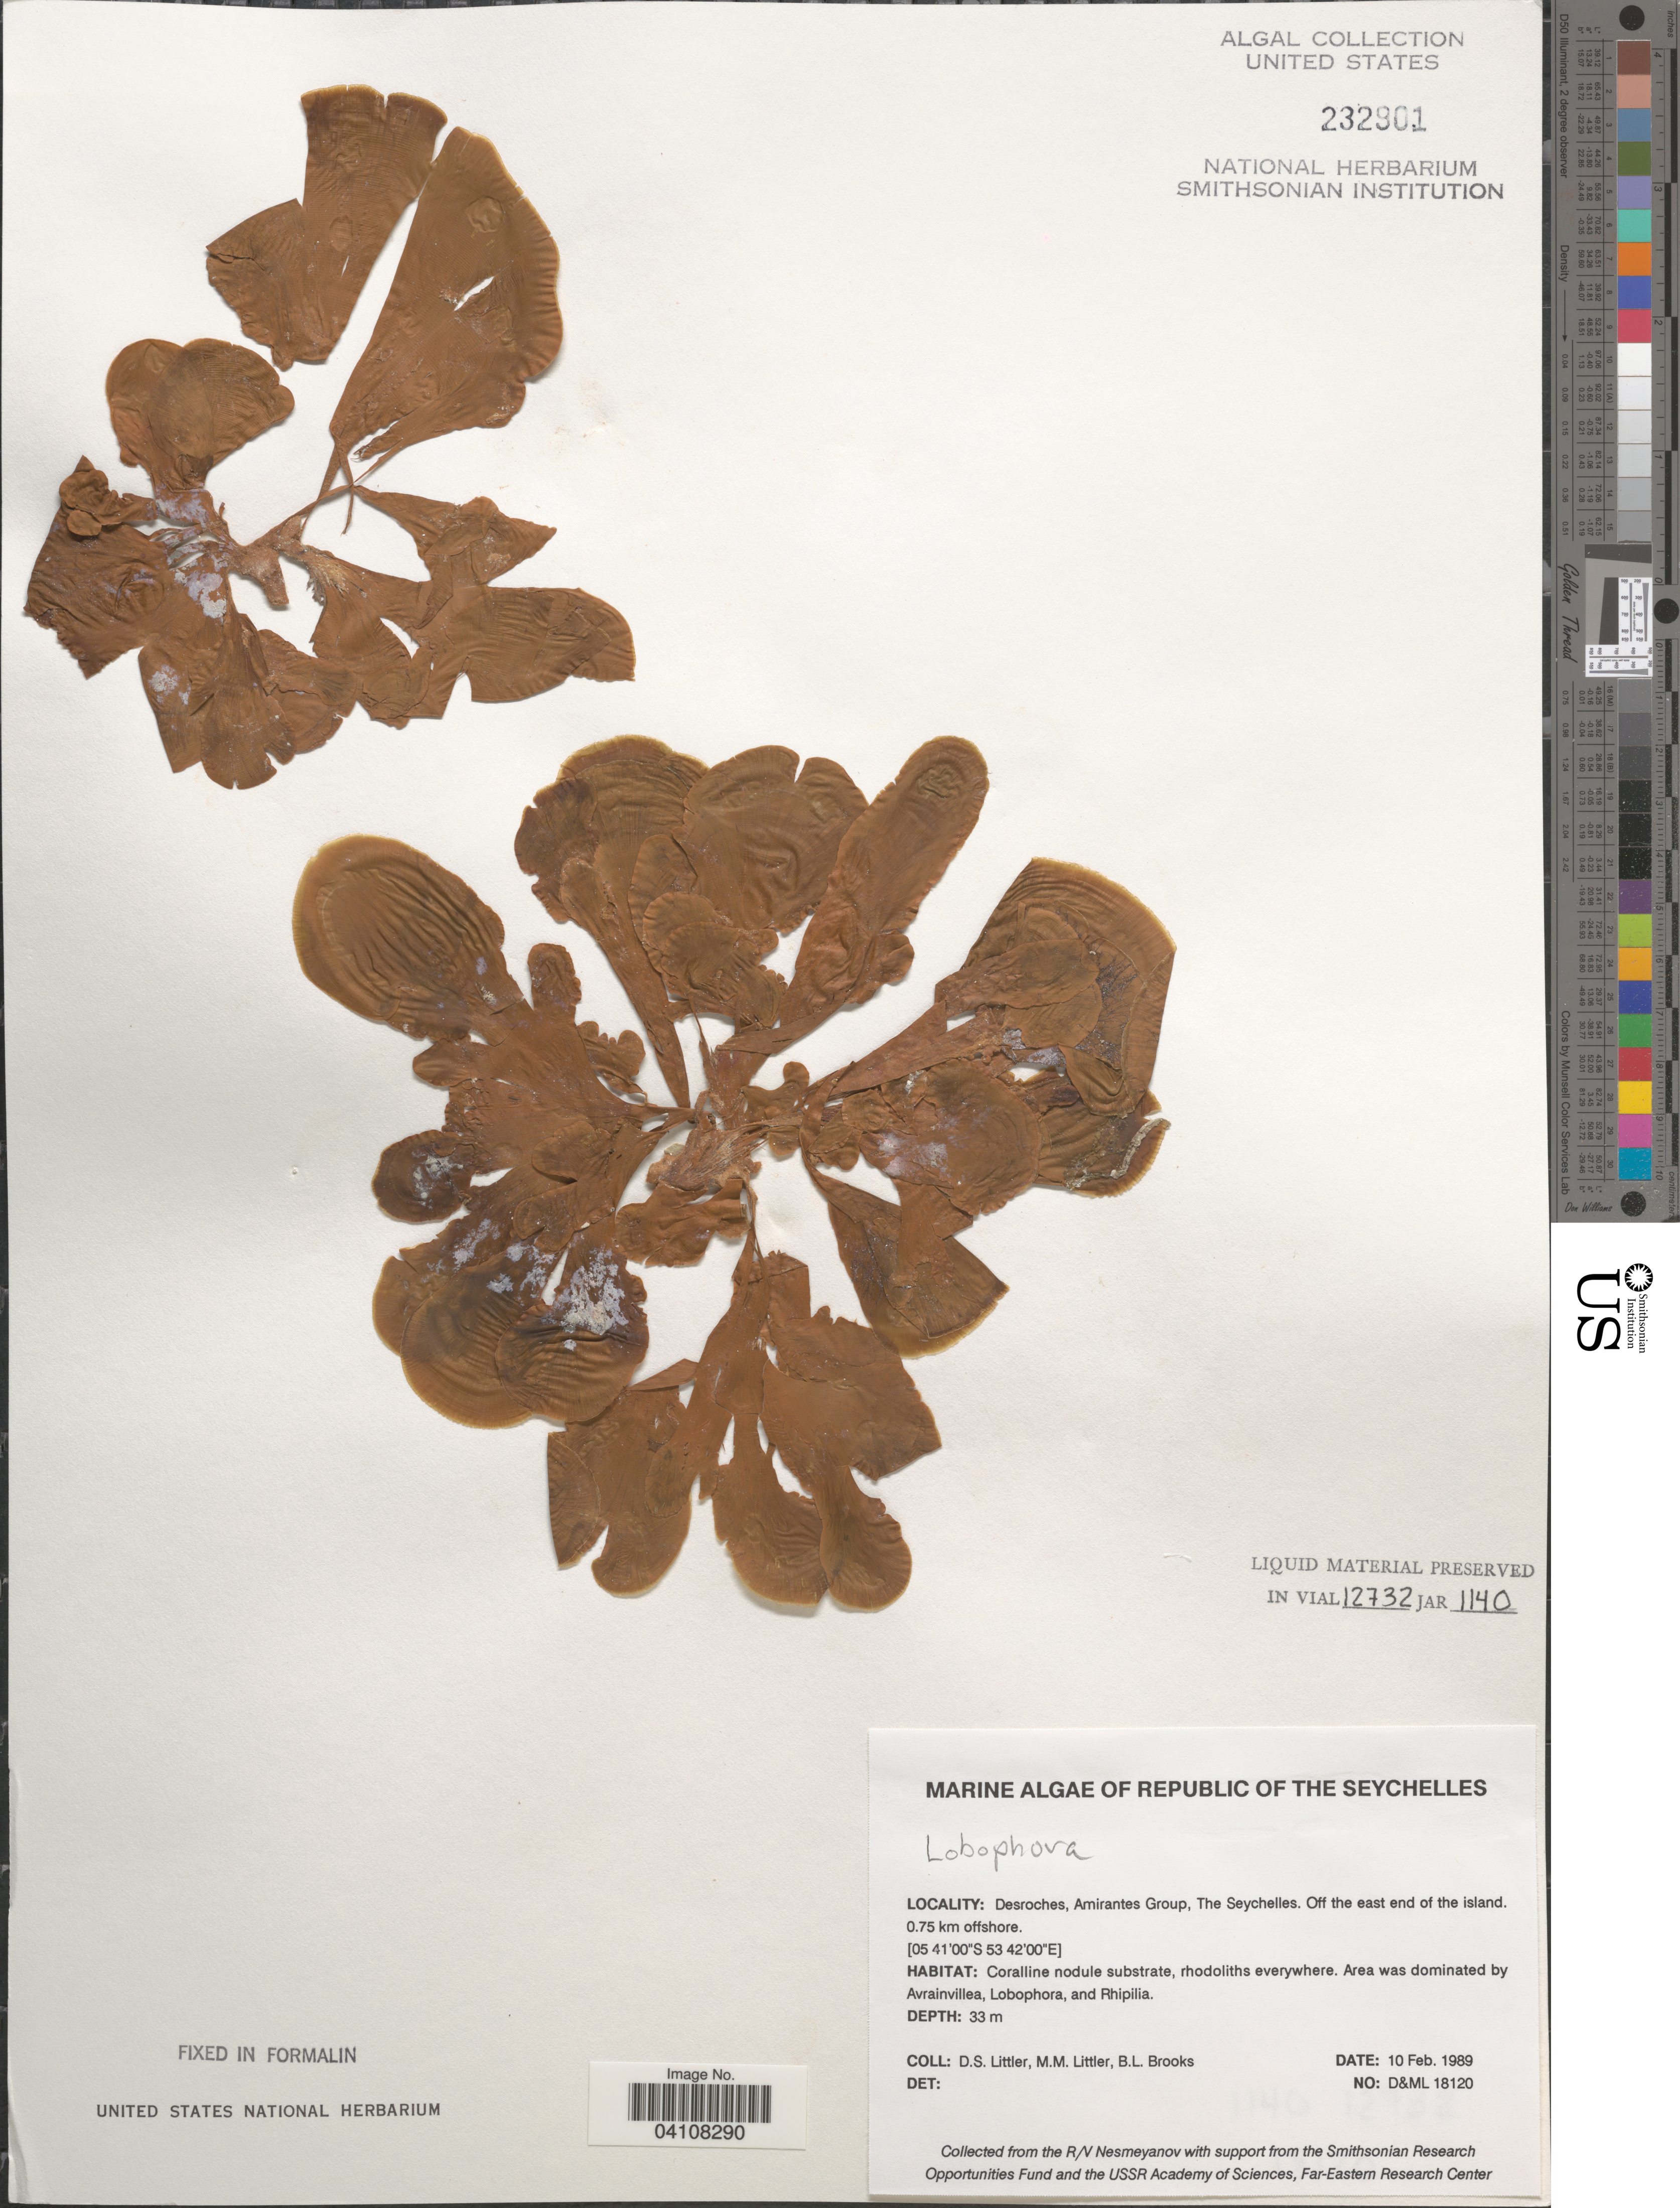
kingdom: Chromista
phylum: Ochrophyta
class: Phaeophyceae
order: Dictyotales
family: Dictyotaceae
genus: Lobophora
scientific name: Lobophora sp.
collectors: D. S. Littler & B. Brooks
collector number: D&ML18120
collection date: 1989-02-10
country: Seychelles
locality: Republic of The Seychelles. Desroches, Amirantes Group. Off the east end of the island. 0.75 km offshore.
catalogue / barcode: US 232901